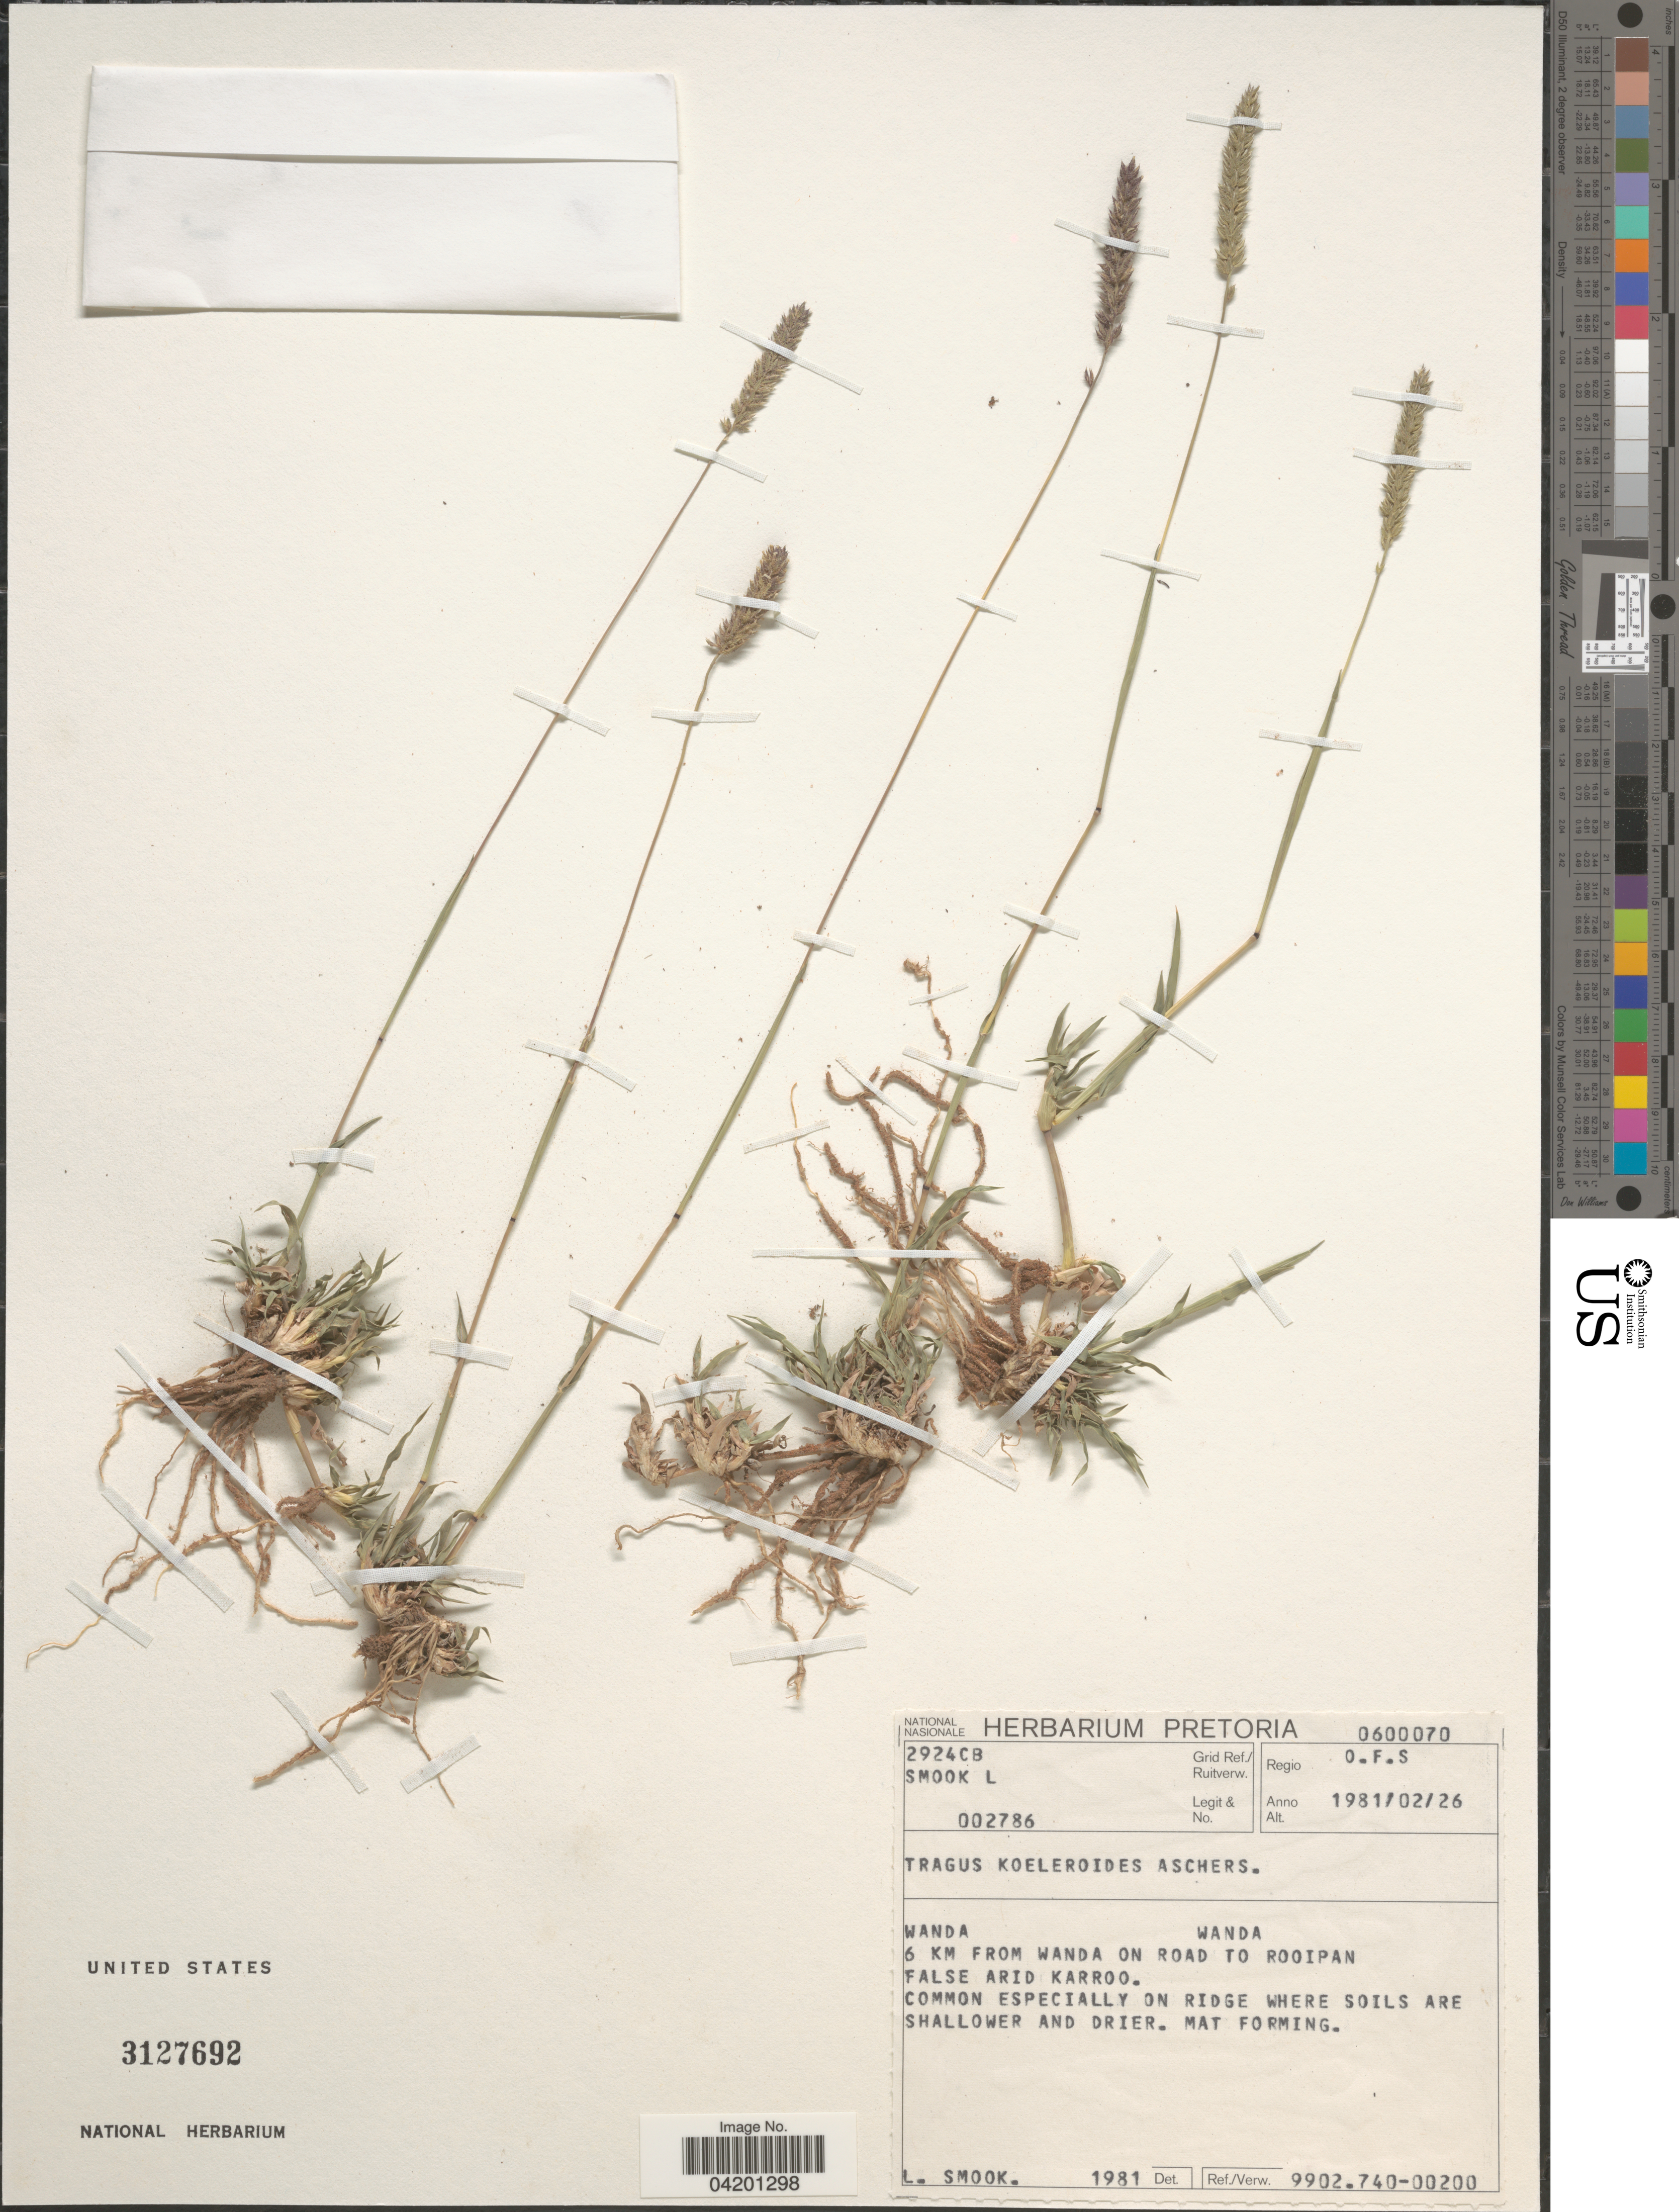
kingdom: Plantae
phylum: Tracheophyta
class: Liliopsida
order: Poales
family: Poaceae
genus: Tragus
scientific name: Tragus koelerioides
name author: Asch.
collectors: L. Smook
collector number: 002786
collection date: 1981-02-26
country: South Africa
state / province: Free State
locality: Grid Ref./Ruitverw. 2924CB. Regio O.F.S. Wanda Wanda. 6 km from Wanda on road to Rooipan. False Arid Karroo. Common especially on ridge where soils are shallower and drier.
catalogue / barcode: US 3127692